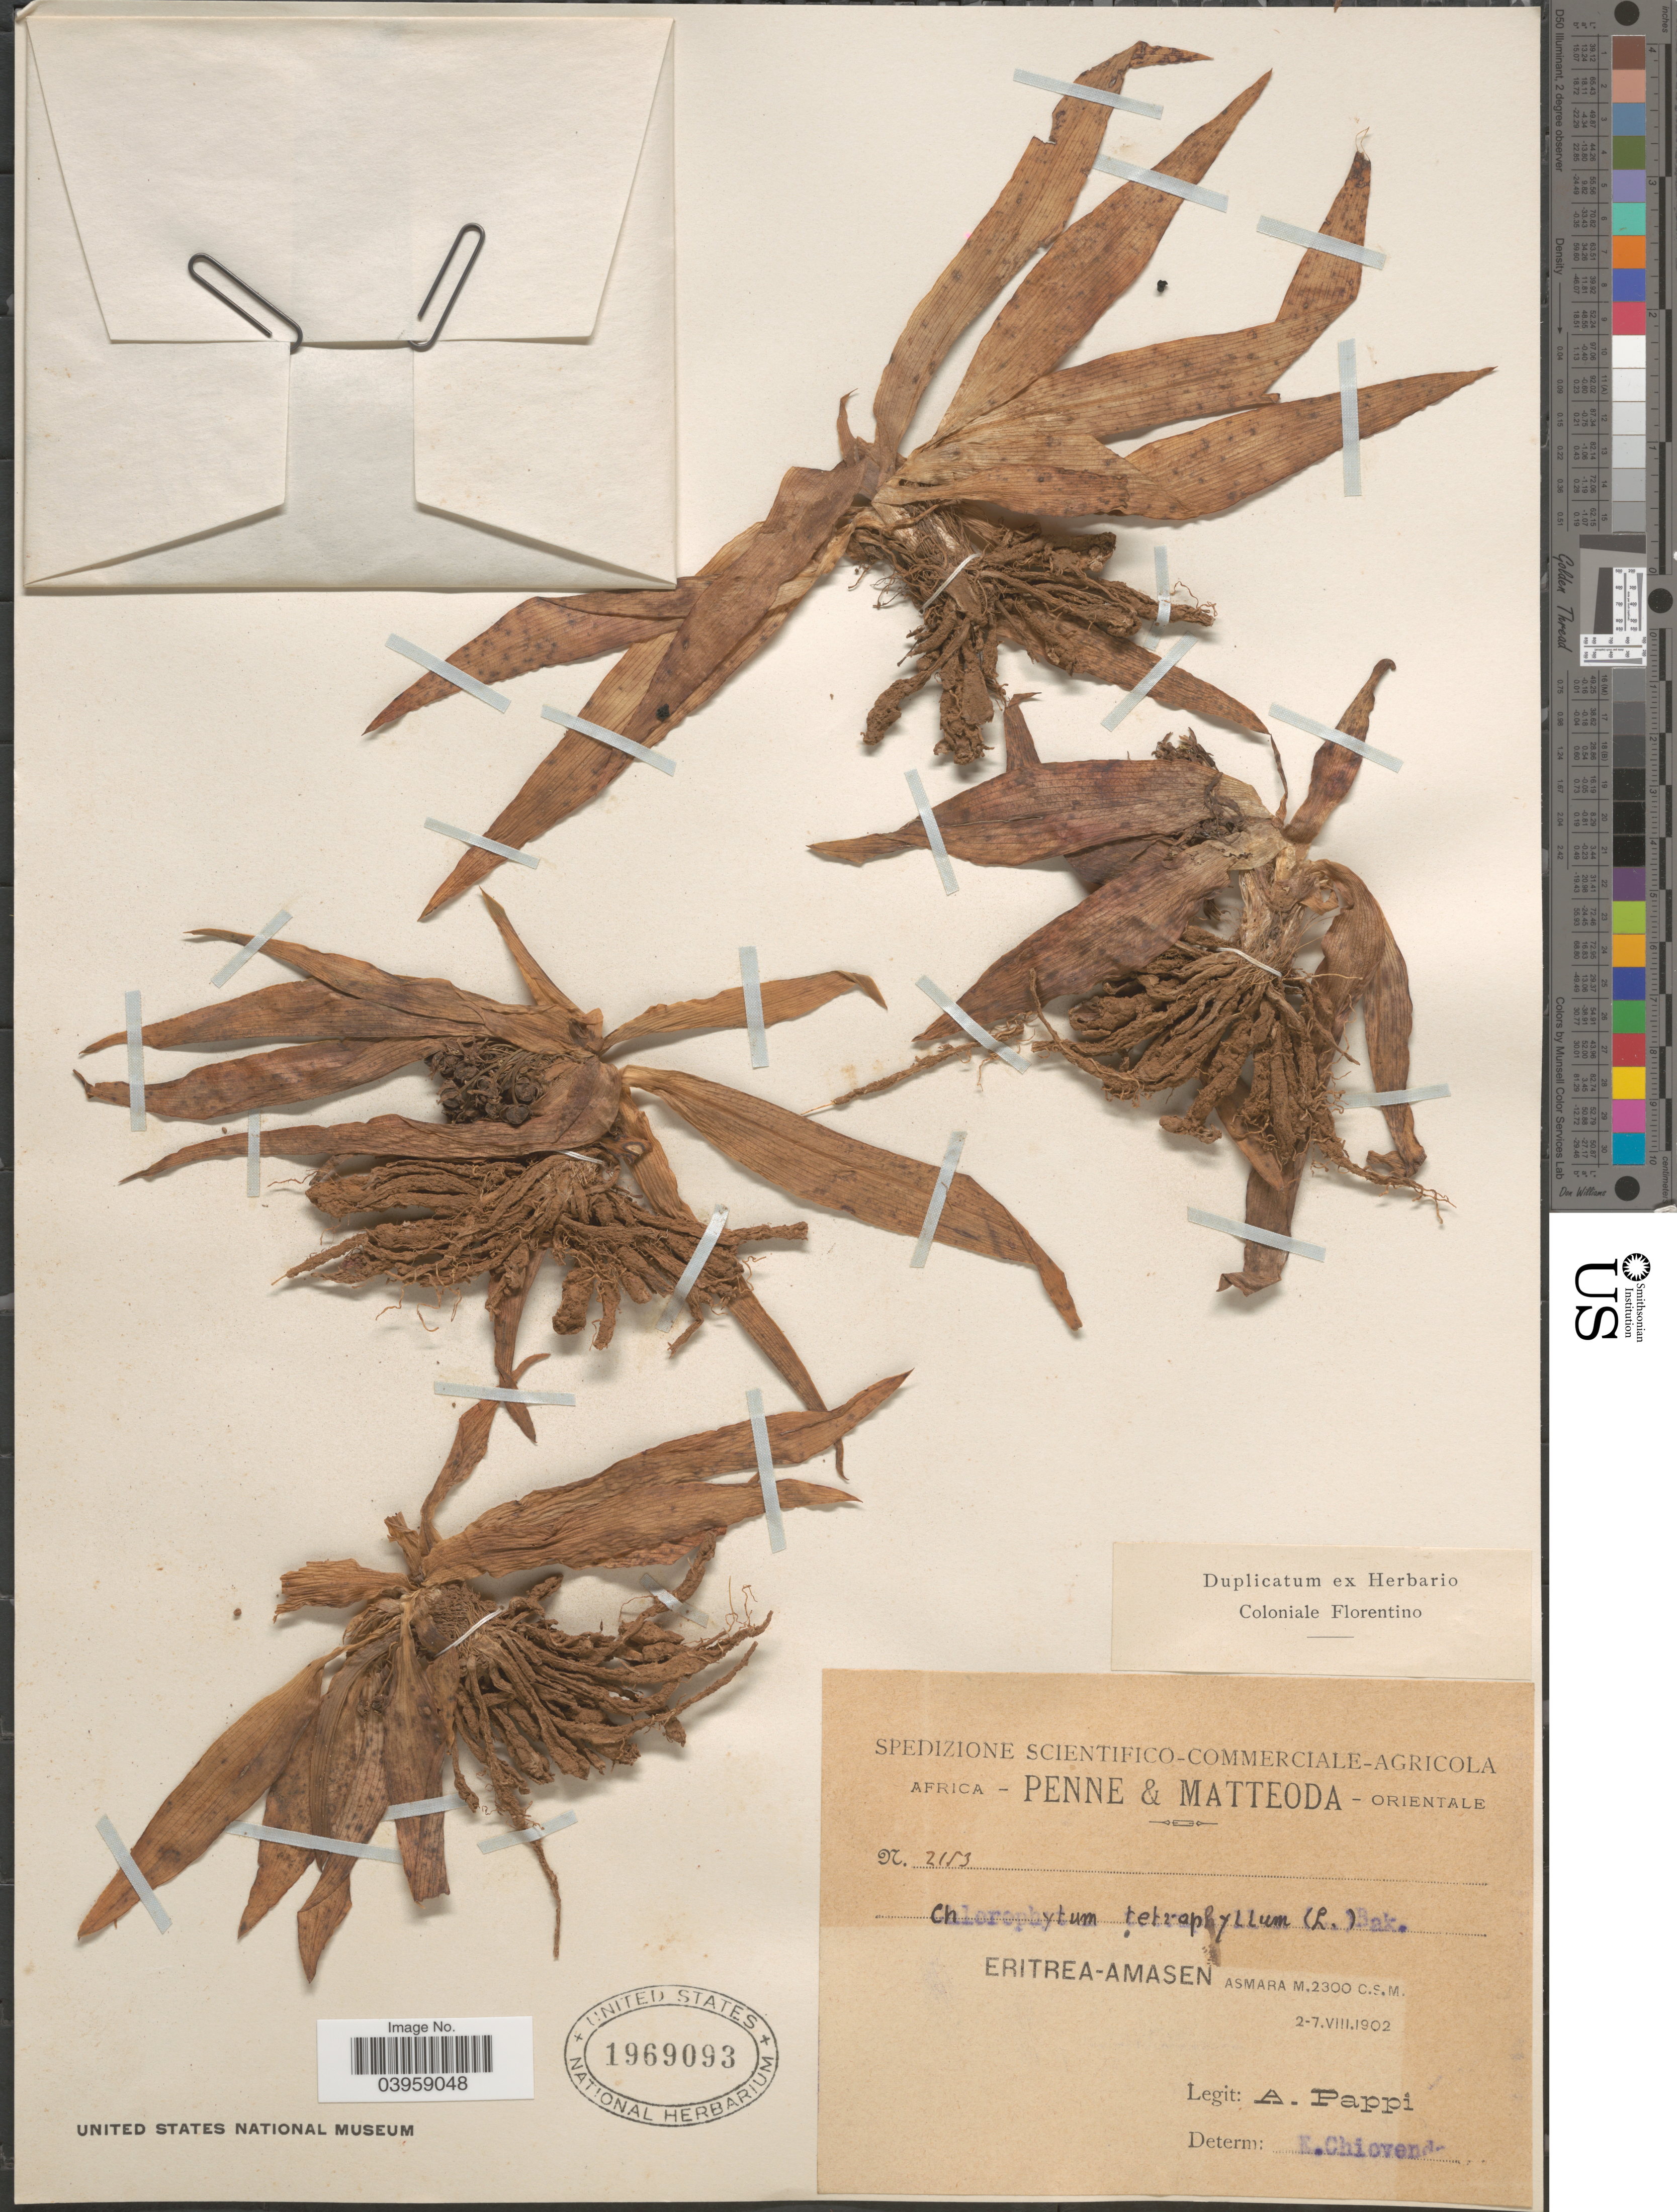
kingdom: Plantae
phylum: Tracheophyta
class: Liliopsida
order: Asparagales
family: Asparagaceae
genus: Chlorophytum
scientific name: Chlorophytum tetraphyllum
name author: (L. f.) Baker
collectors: A. Pappi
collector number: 2153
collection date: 1902-08-02/1902-08-07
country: Eritrea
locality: Africa Orientale. Eritrea-Amasen Asmara.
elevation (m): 2300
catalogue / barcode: US 1969093